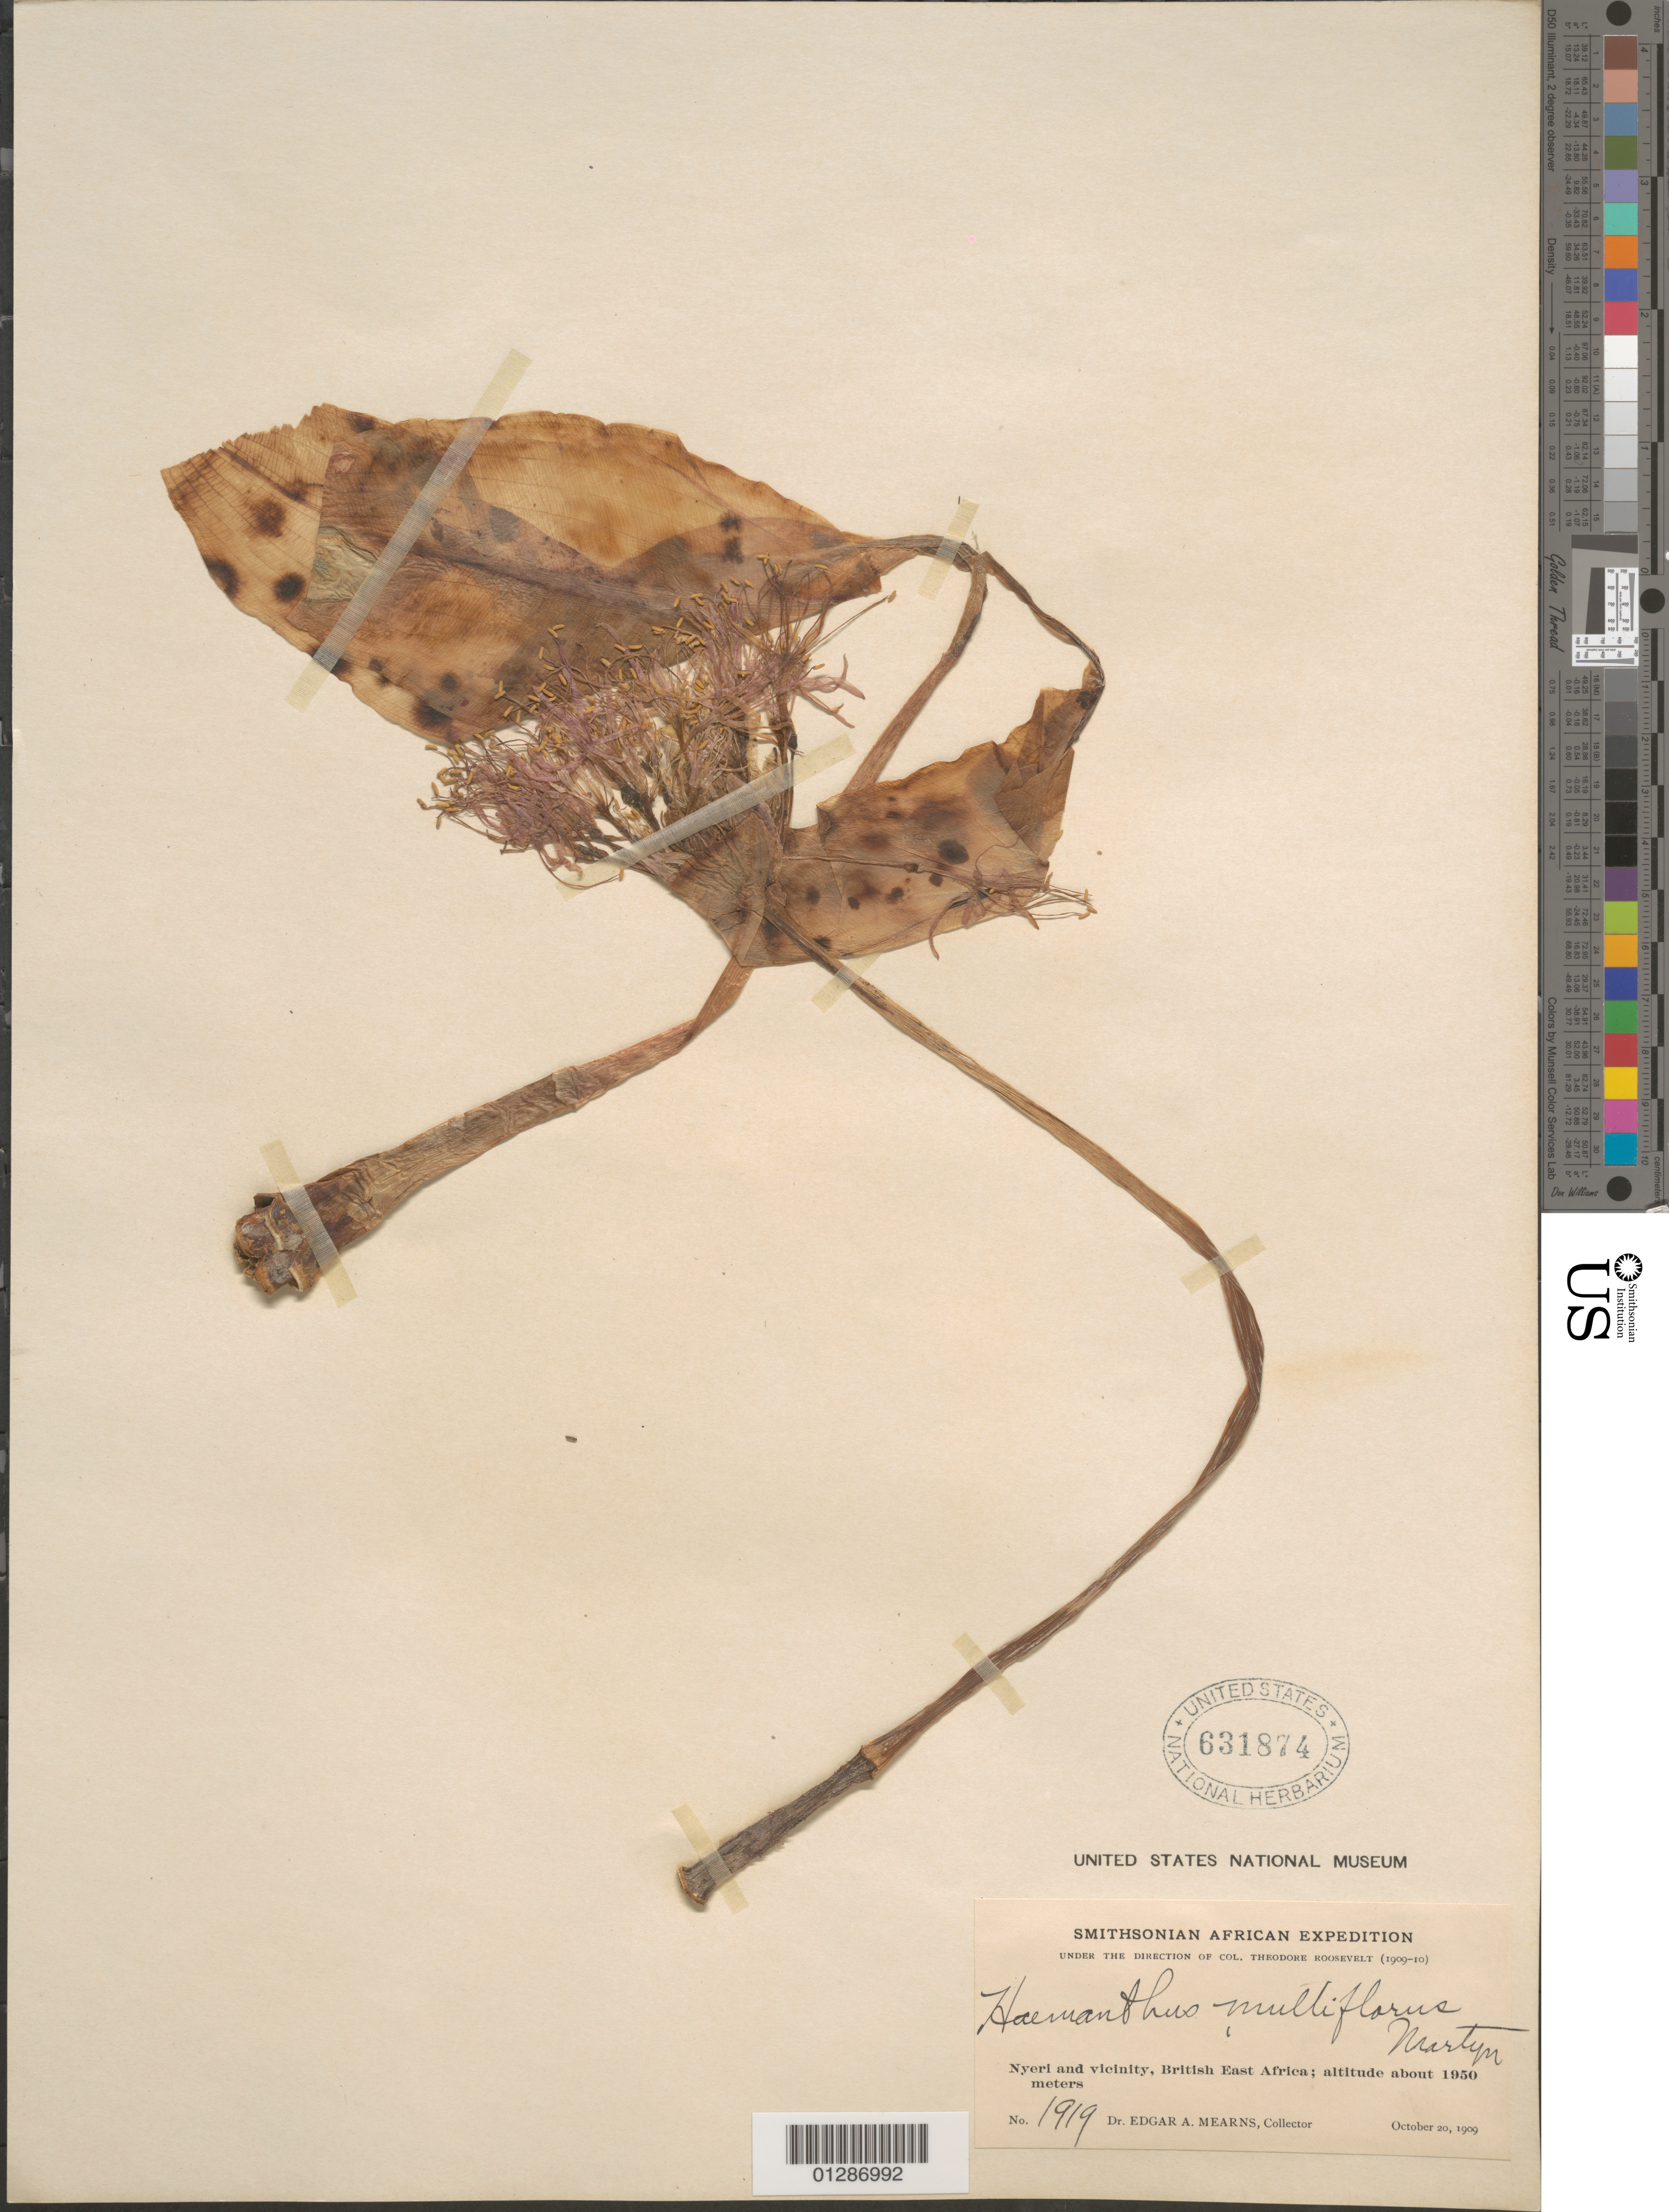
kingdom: Plantae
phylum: Tracheophyta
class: Liliopsida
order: Asparagales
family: Amaryllidaceae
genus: Haemanthus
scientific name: Haemanthus multiflorus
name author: Martyn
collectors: E. A. Mearns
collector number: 1919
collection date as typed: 20 Oct 1909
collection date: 1909-10-20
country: Kenya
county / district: Nyeri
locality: Nyeri and vicinity, British East Africa.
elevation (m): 1950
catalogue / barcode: US 631874